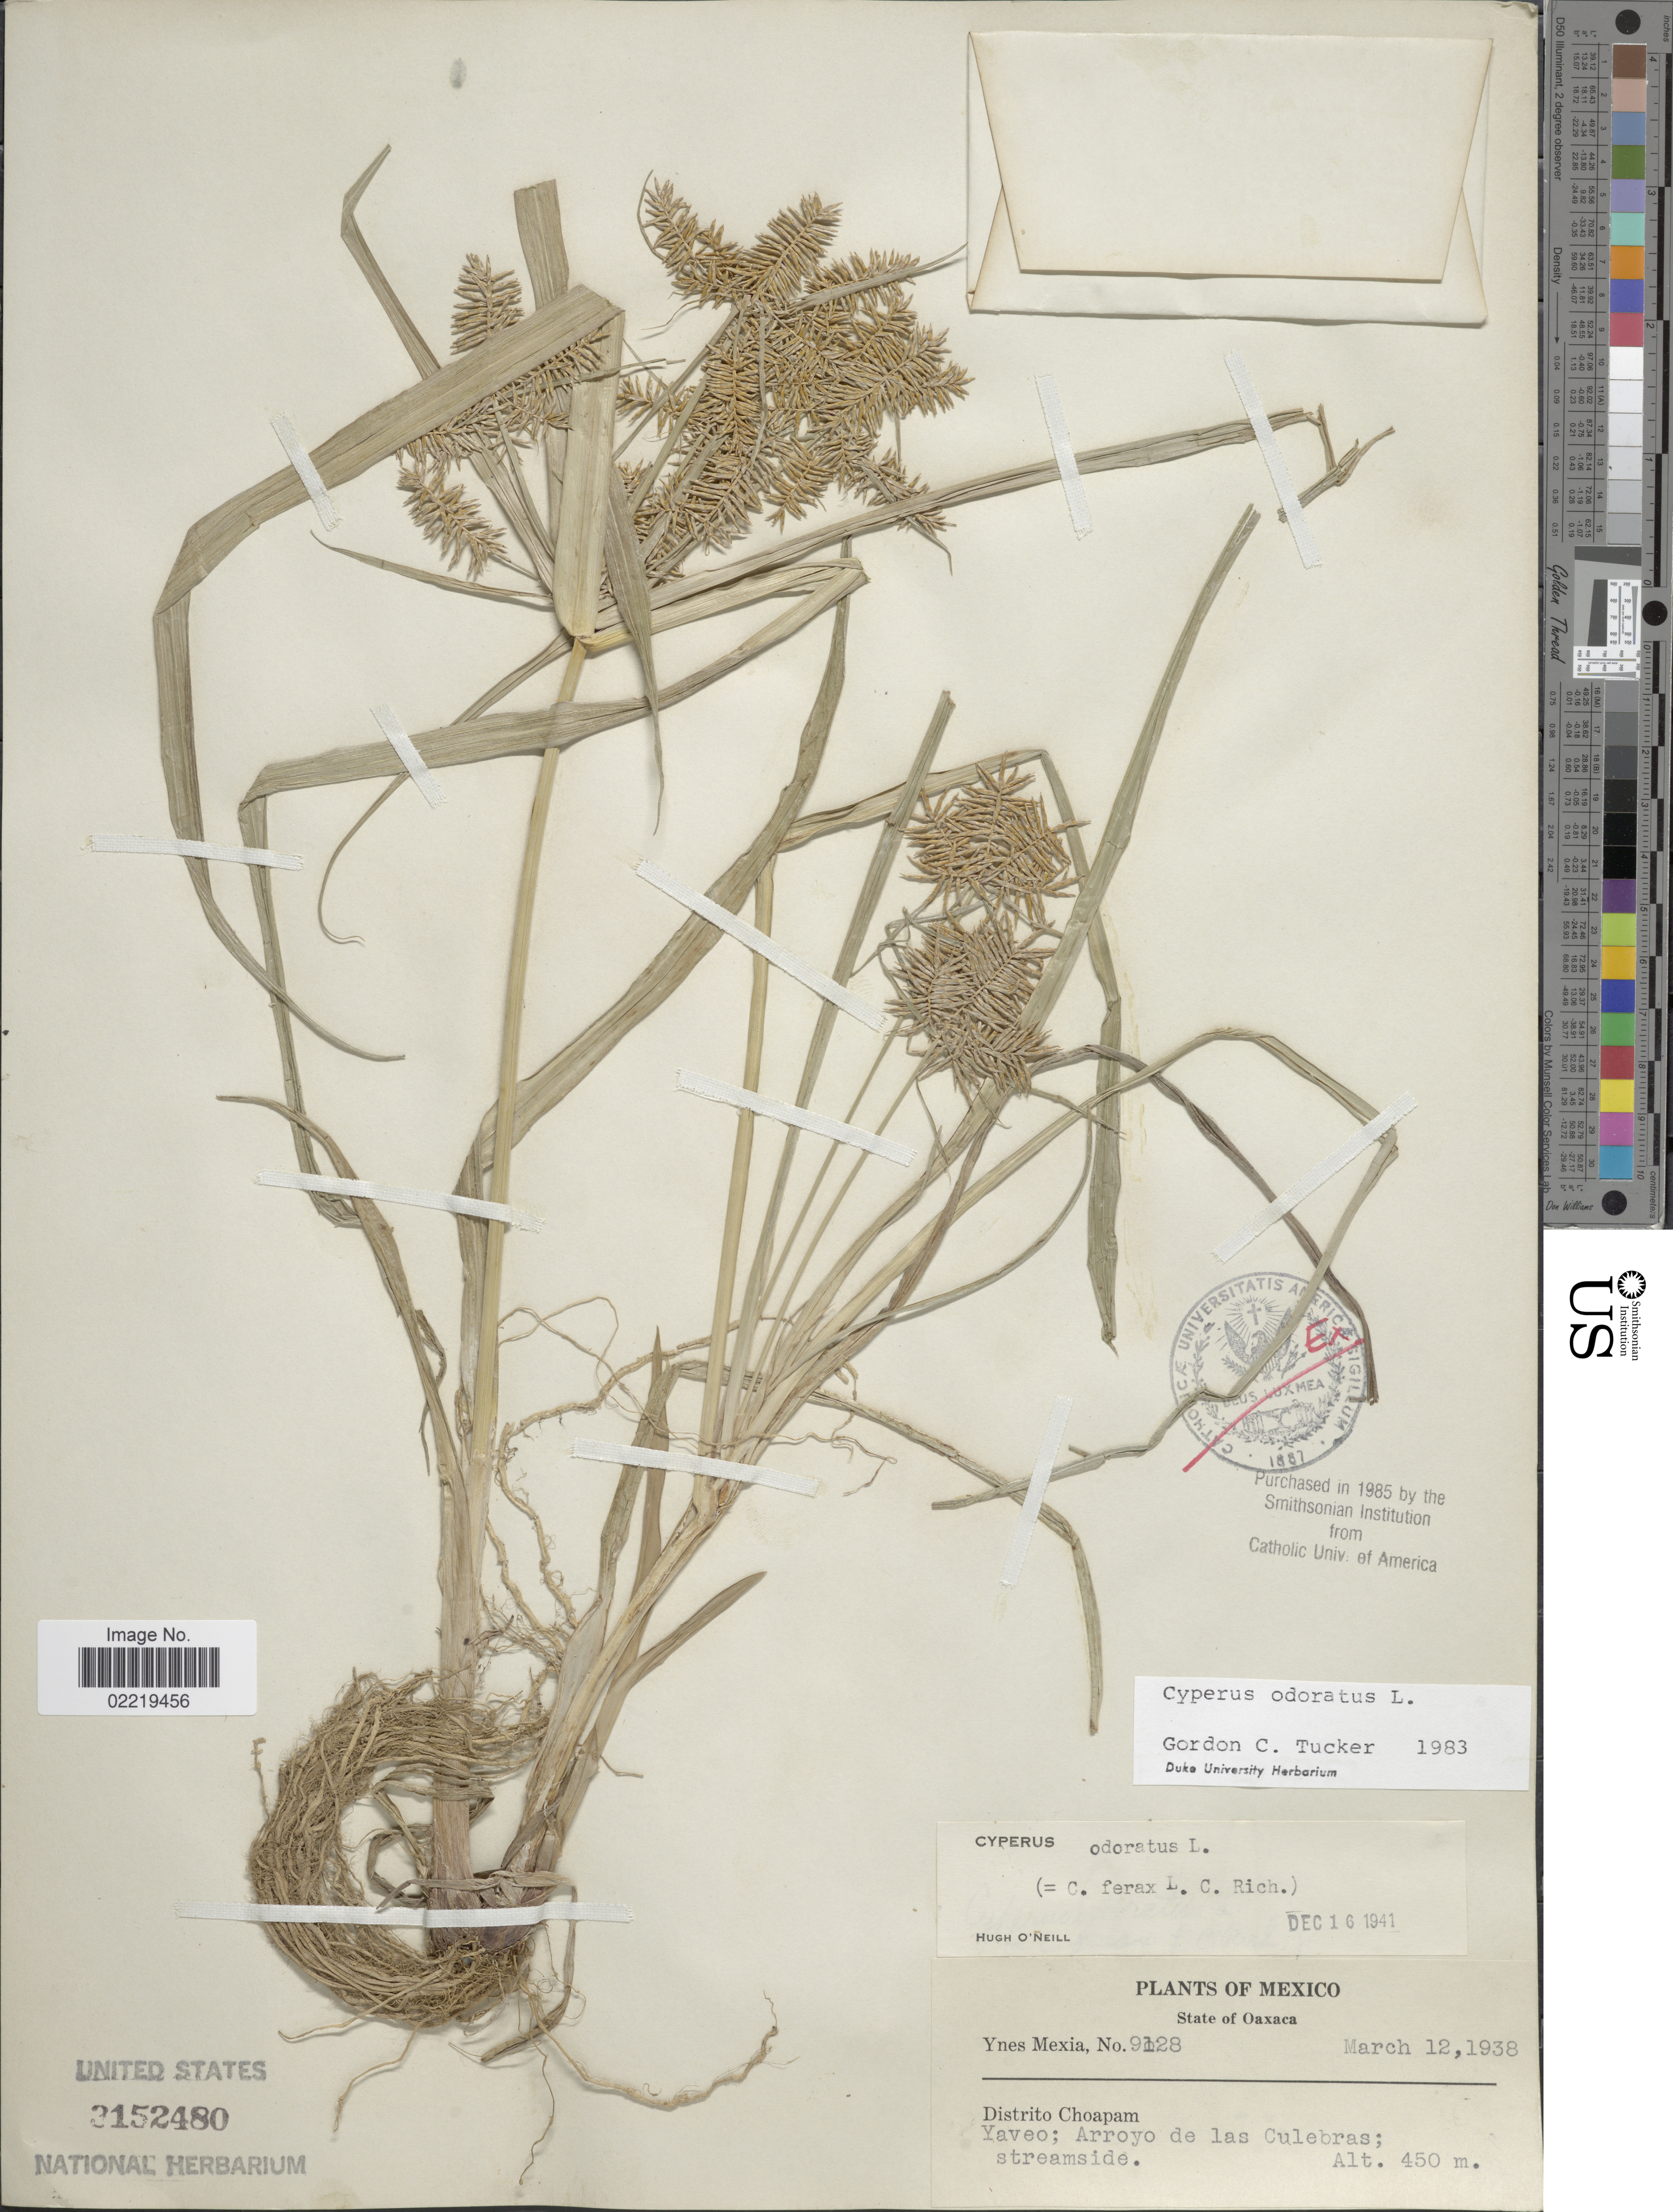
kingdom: Plantae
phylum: Tracheophyta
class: Liliopsida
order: Poales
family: Cyperaceae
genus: Cyperus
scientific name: Cyperus odoratus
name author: L.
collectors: Y. Mexia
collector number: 9128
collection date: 1938-03-12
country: Mexico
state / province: Oaxaca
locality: Distrito Choapam, Yaveo; Arroyo de las Culebras; streamside.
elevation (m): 450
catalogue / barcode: US 3152480